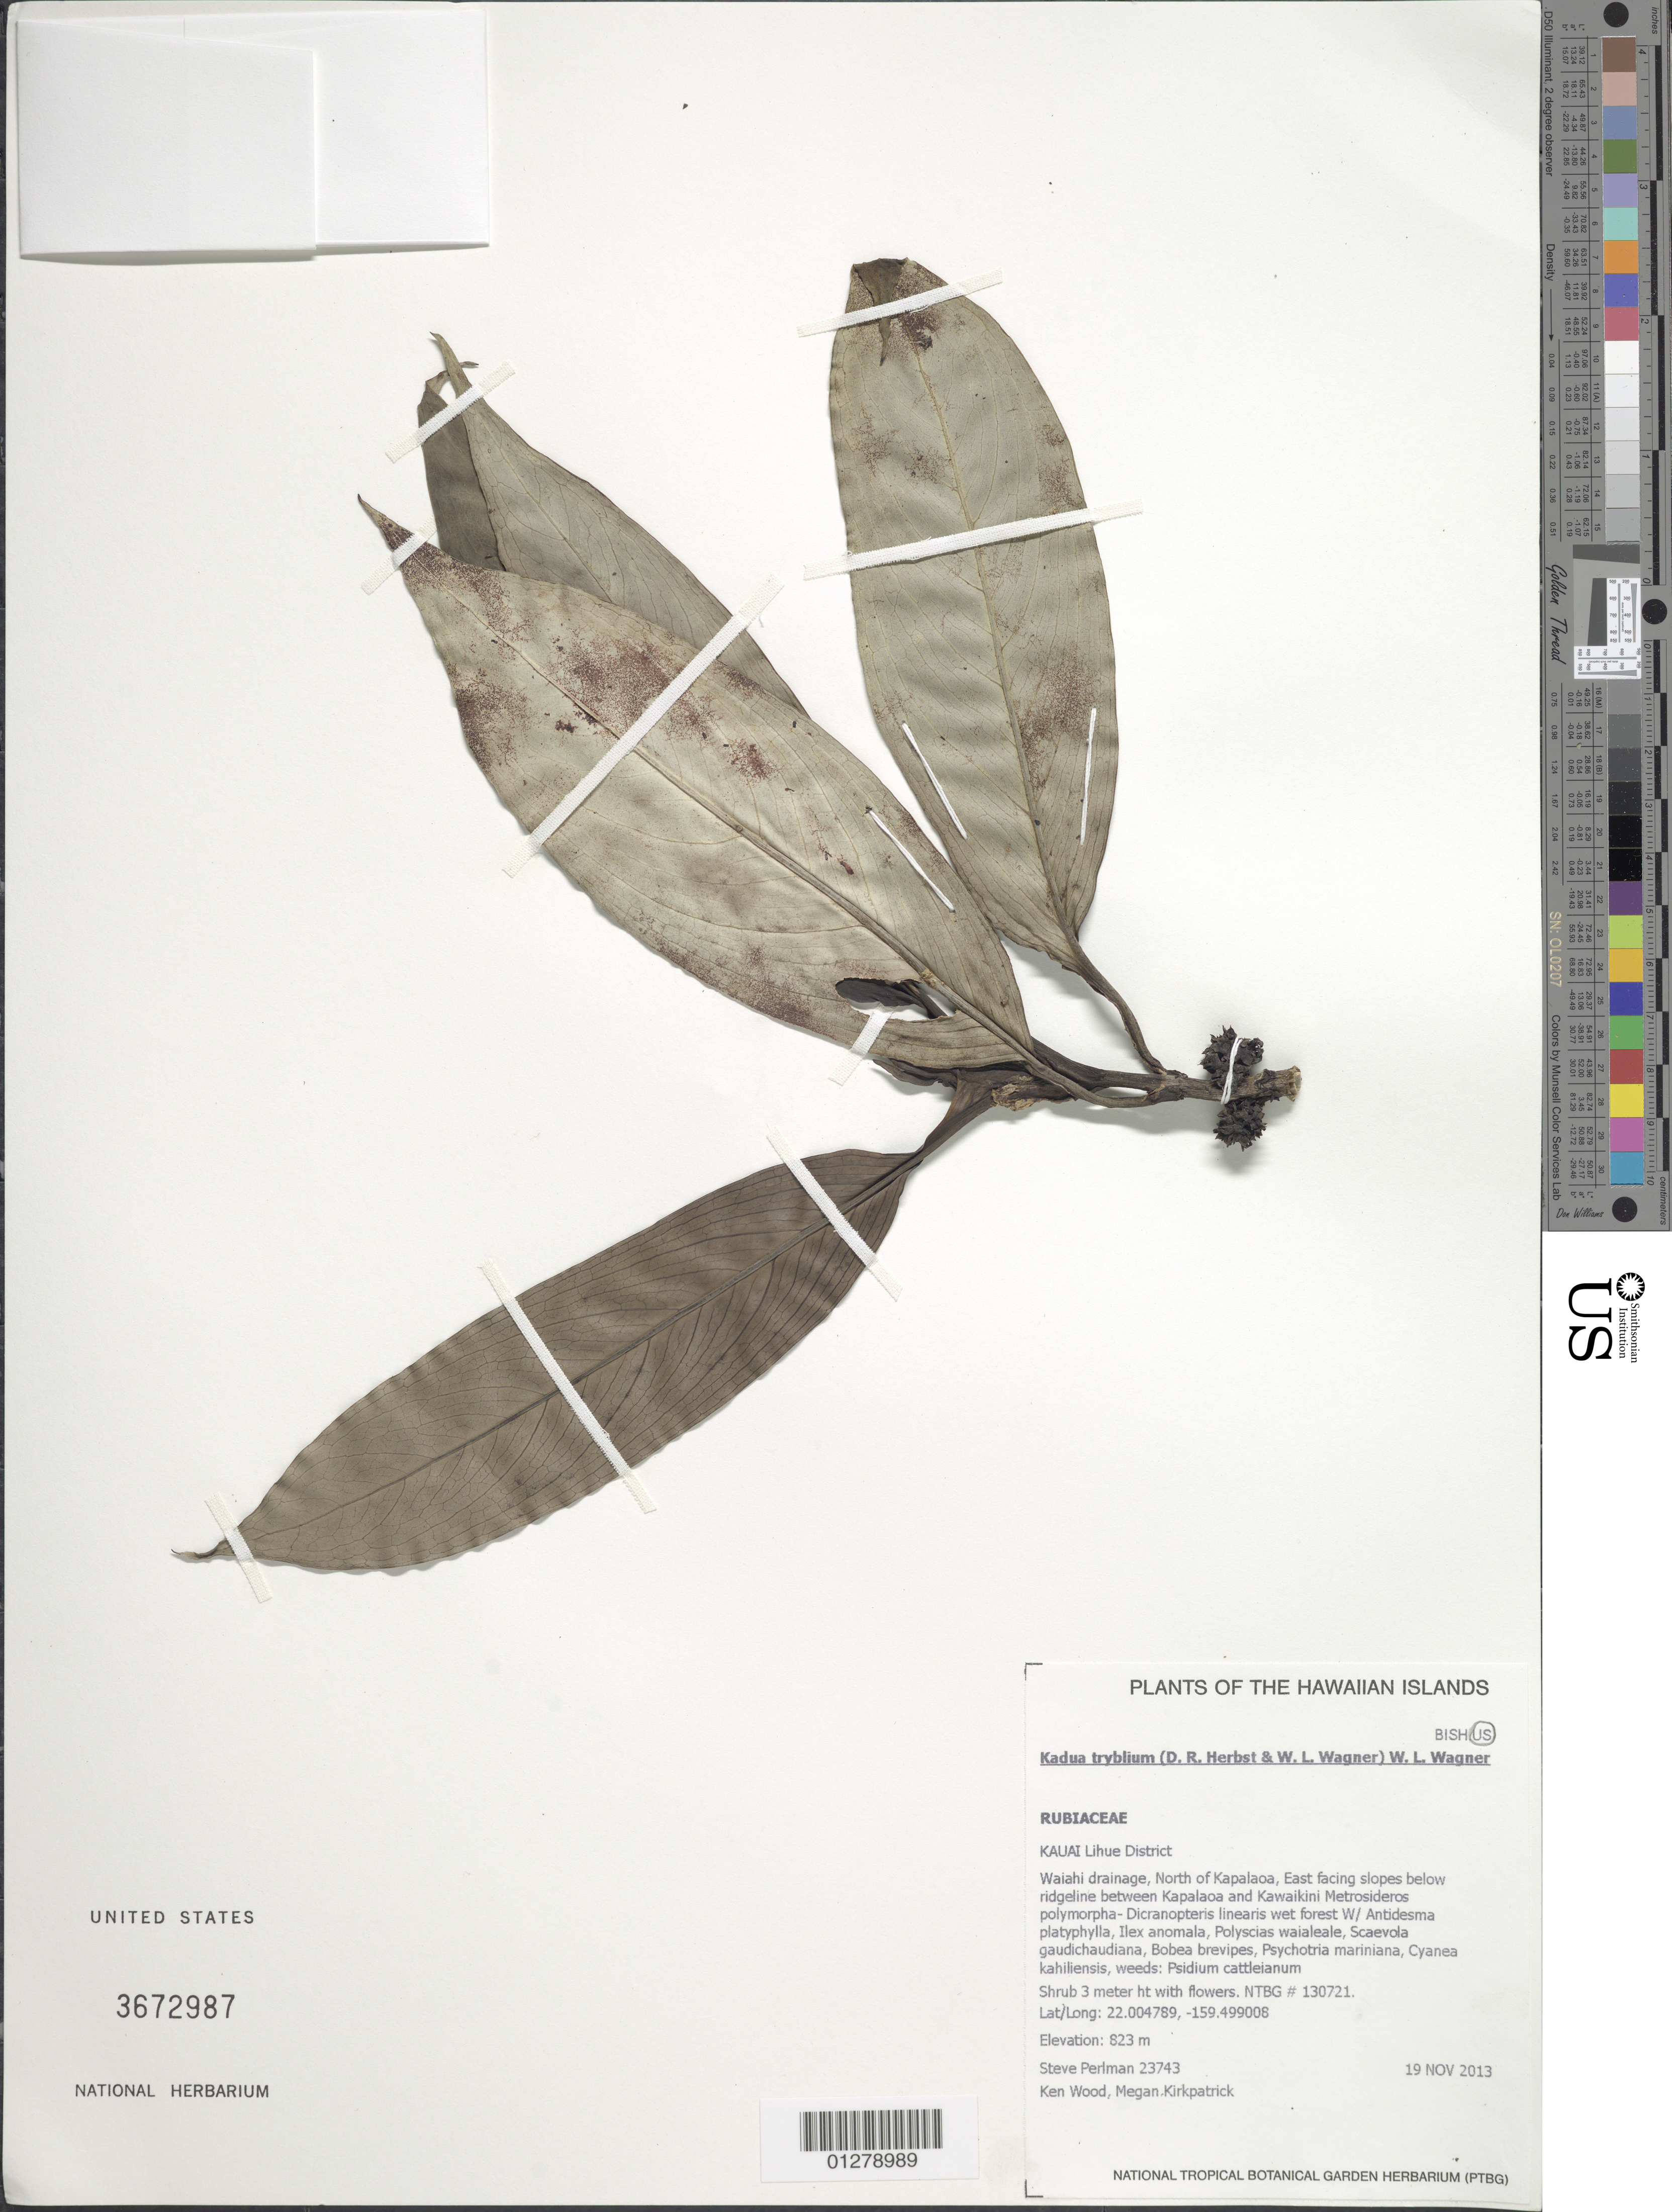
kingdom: Plantae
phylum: Tracheophyta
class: Magnoliopsida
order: Gentianales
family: Rubiaceae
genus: Kadua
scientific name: Kadua tryblium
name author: (D.R. Herbst & W.L. Wagner) W.L. Wagner & Lorence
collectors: S. P. Perlman, K. R. Wood & M. Kirkpatrick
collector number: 23743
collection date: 2013-11-19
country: United States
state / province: Hawaii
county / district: Kauai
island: Kaua'i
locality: Lihue District, Waiahi drainage, north of Kapalaoa, east facing slopes below ridgeline between Kapalaoa and Kawaikini.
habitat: Wet forest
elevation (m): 823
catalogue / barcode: US 3672987